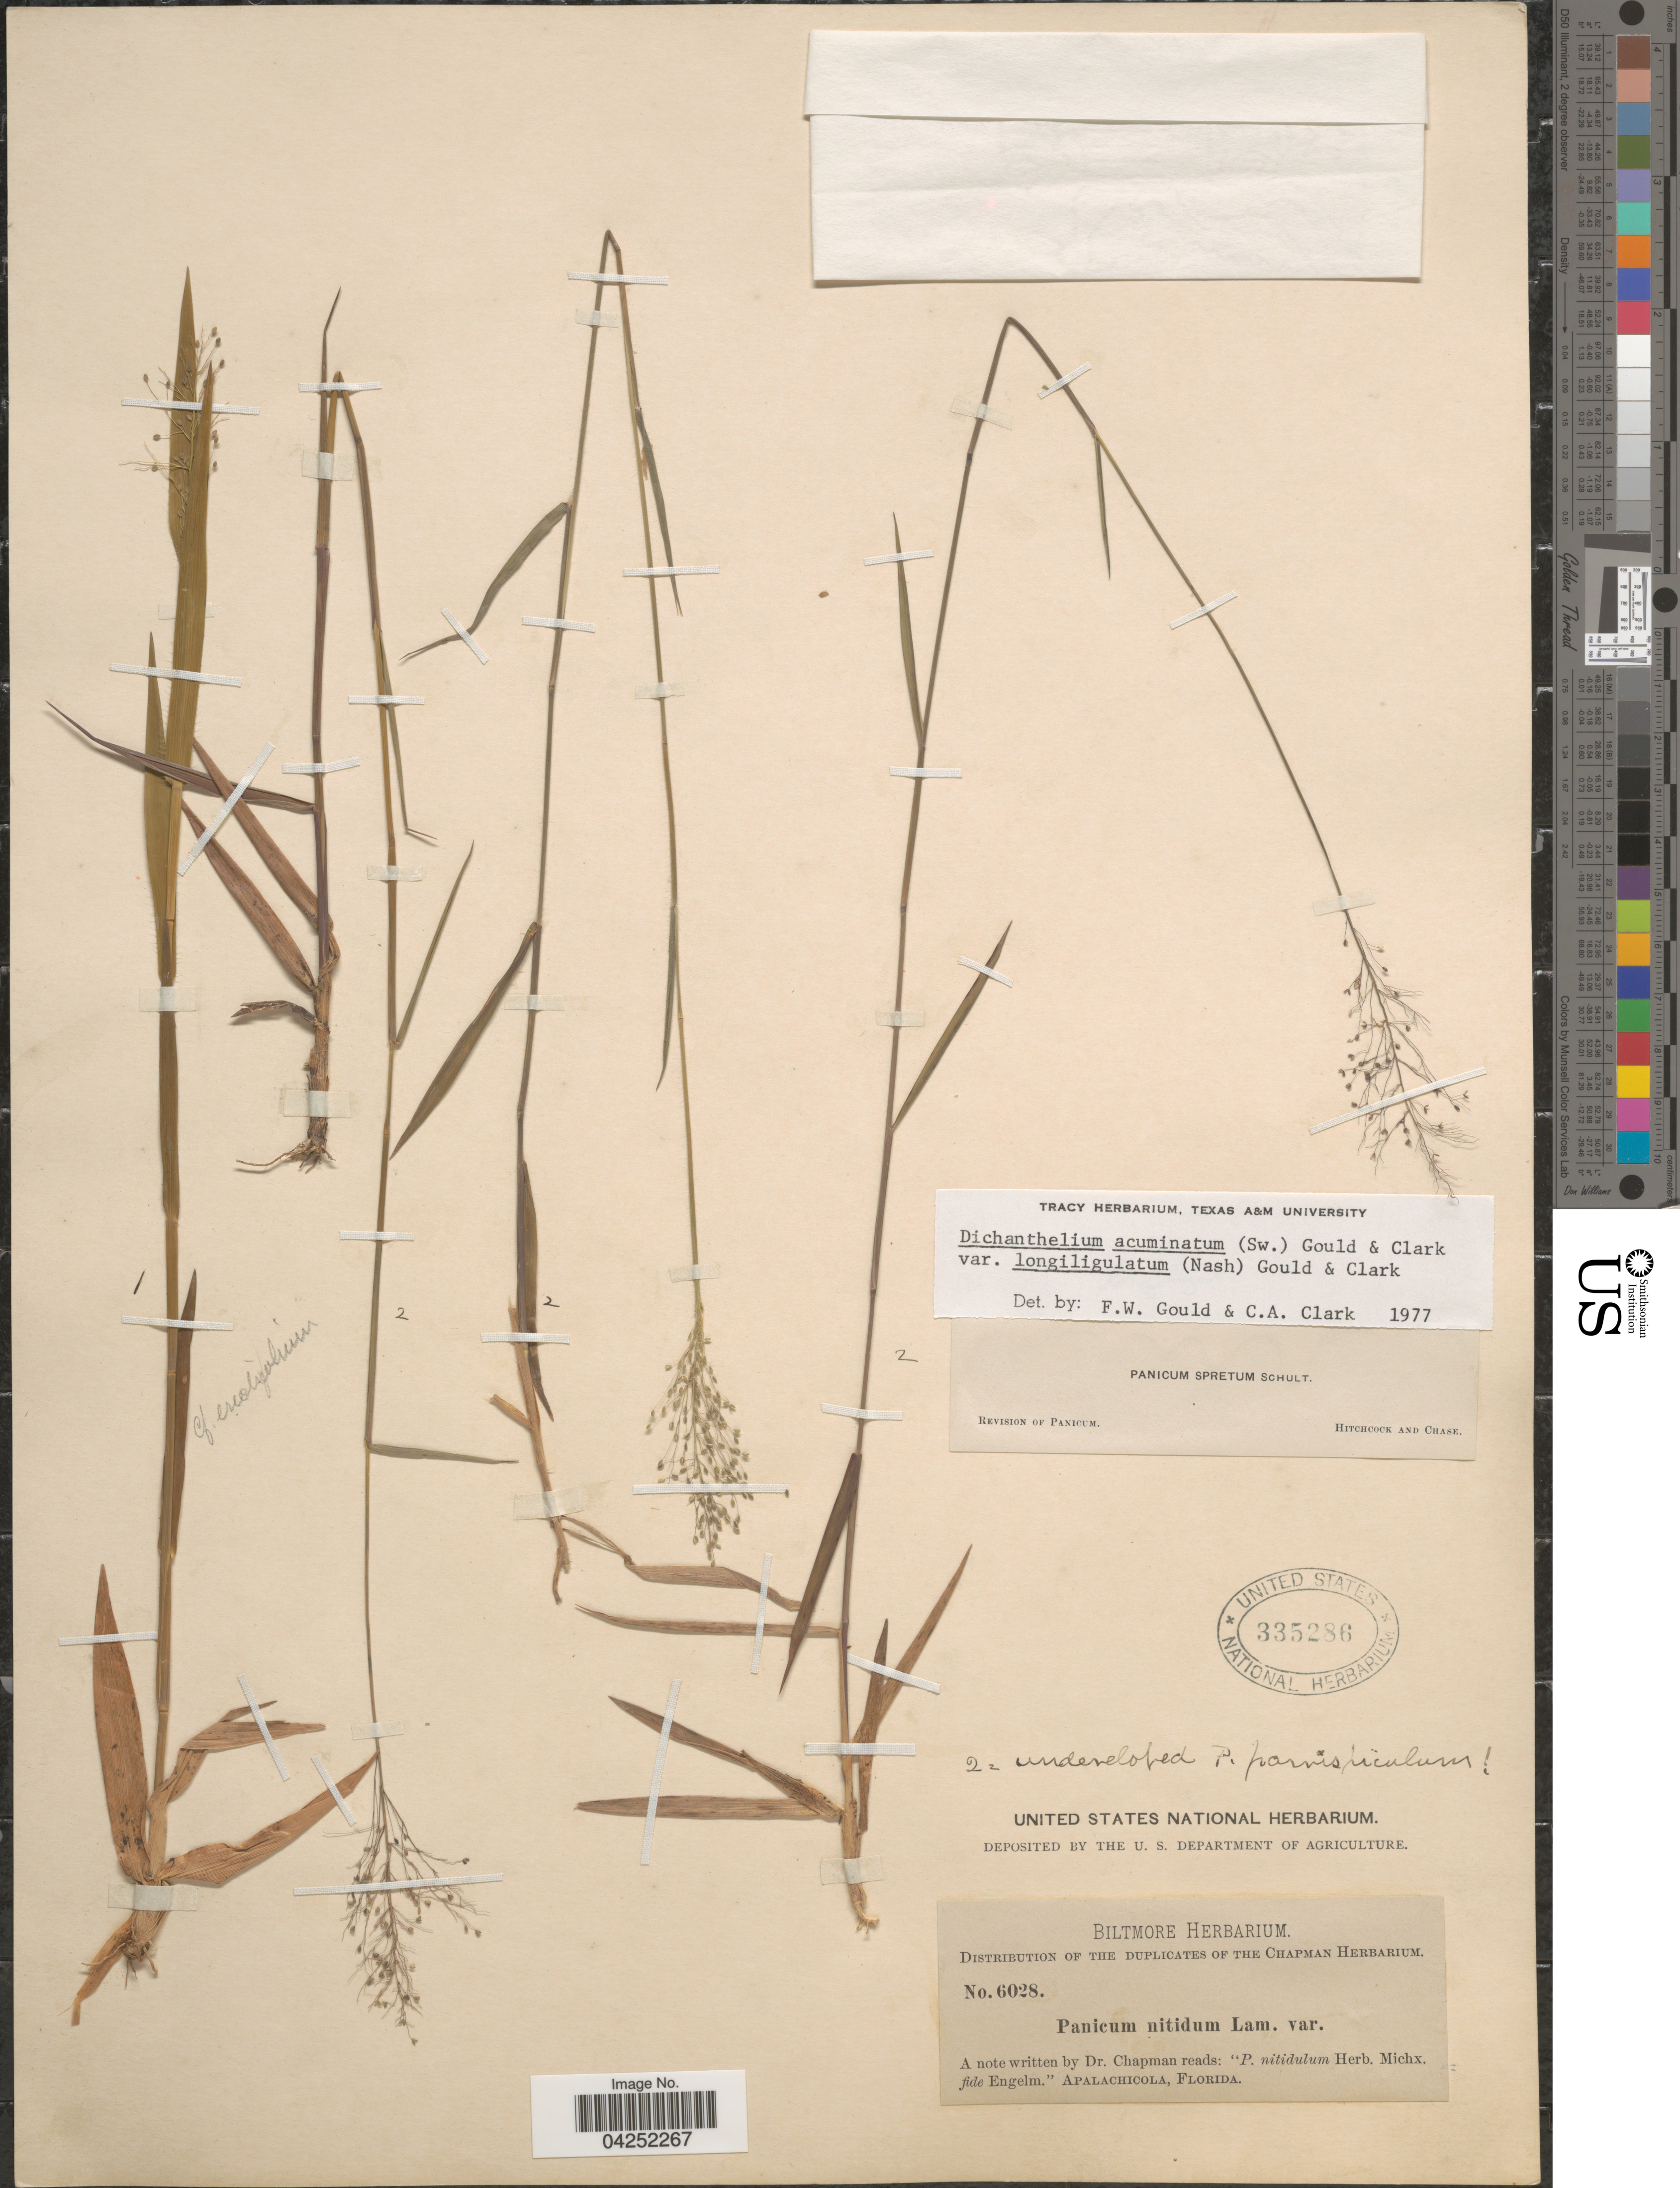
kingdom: Plantae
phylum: Tracheophyta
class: Liliopsida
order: Poales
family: Poaceae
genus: Dichanthelium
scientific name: Dichanthelium acuminatum var. longiligulatum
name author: (Nash) Gould & C.A. Clark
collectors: A. Chapman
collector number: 6028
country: United States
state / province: Florida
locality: Apalachicola.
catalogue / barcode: US 335286